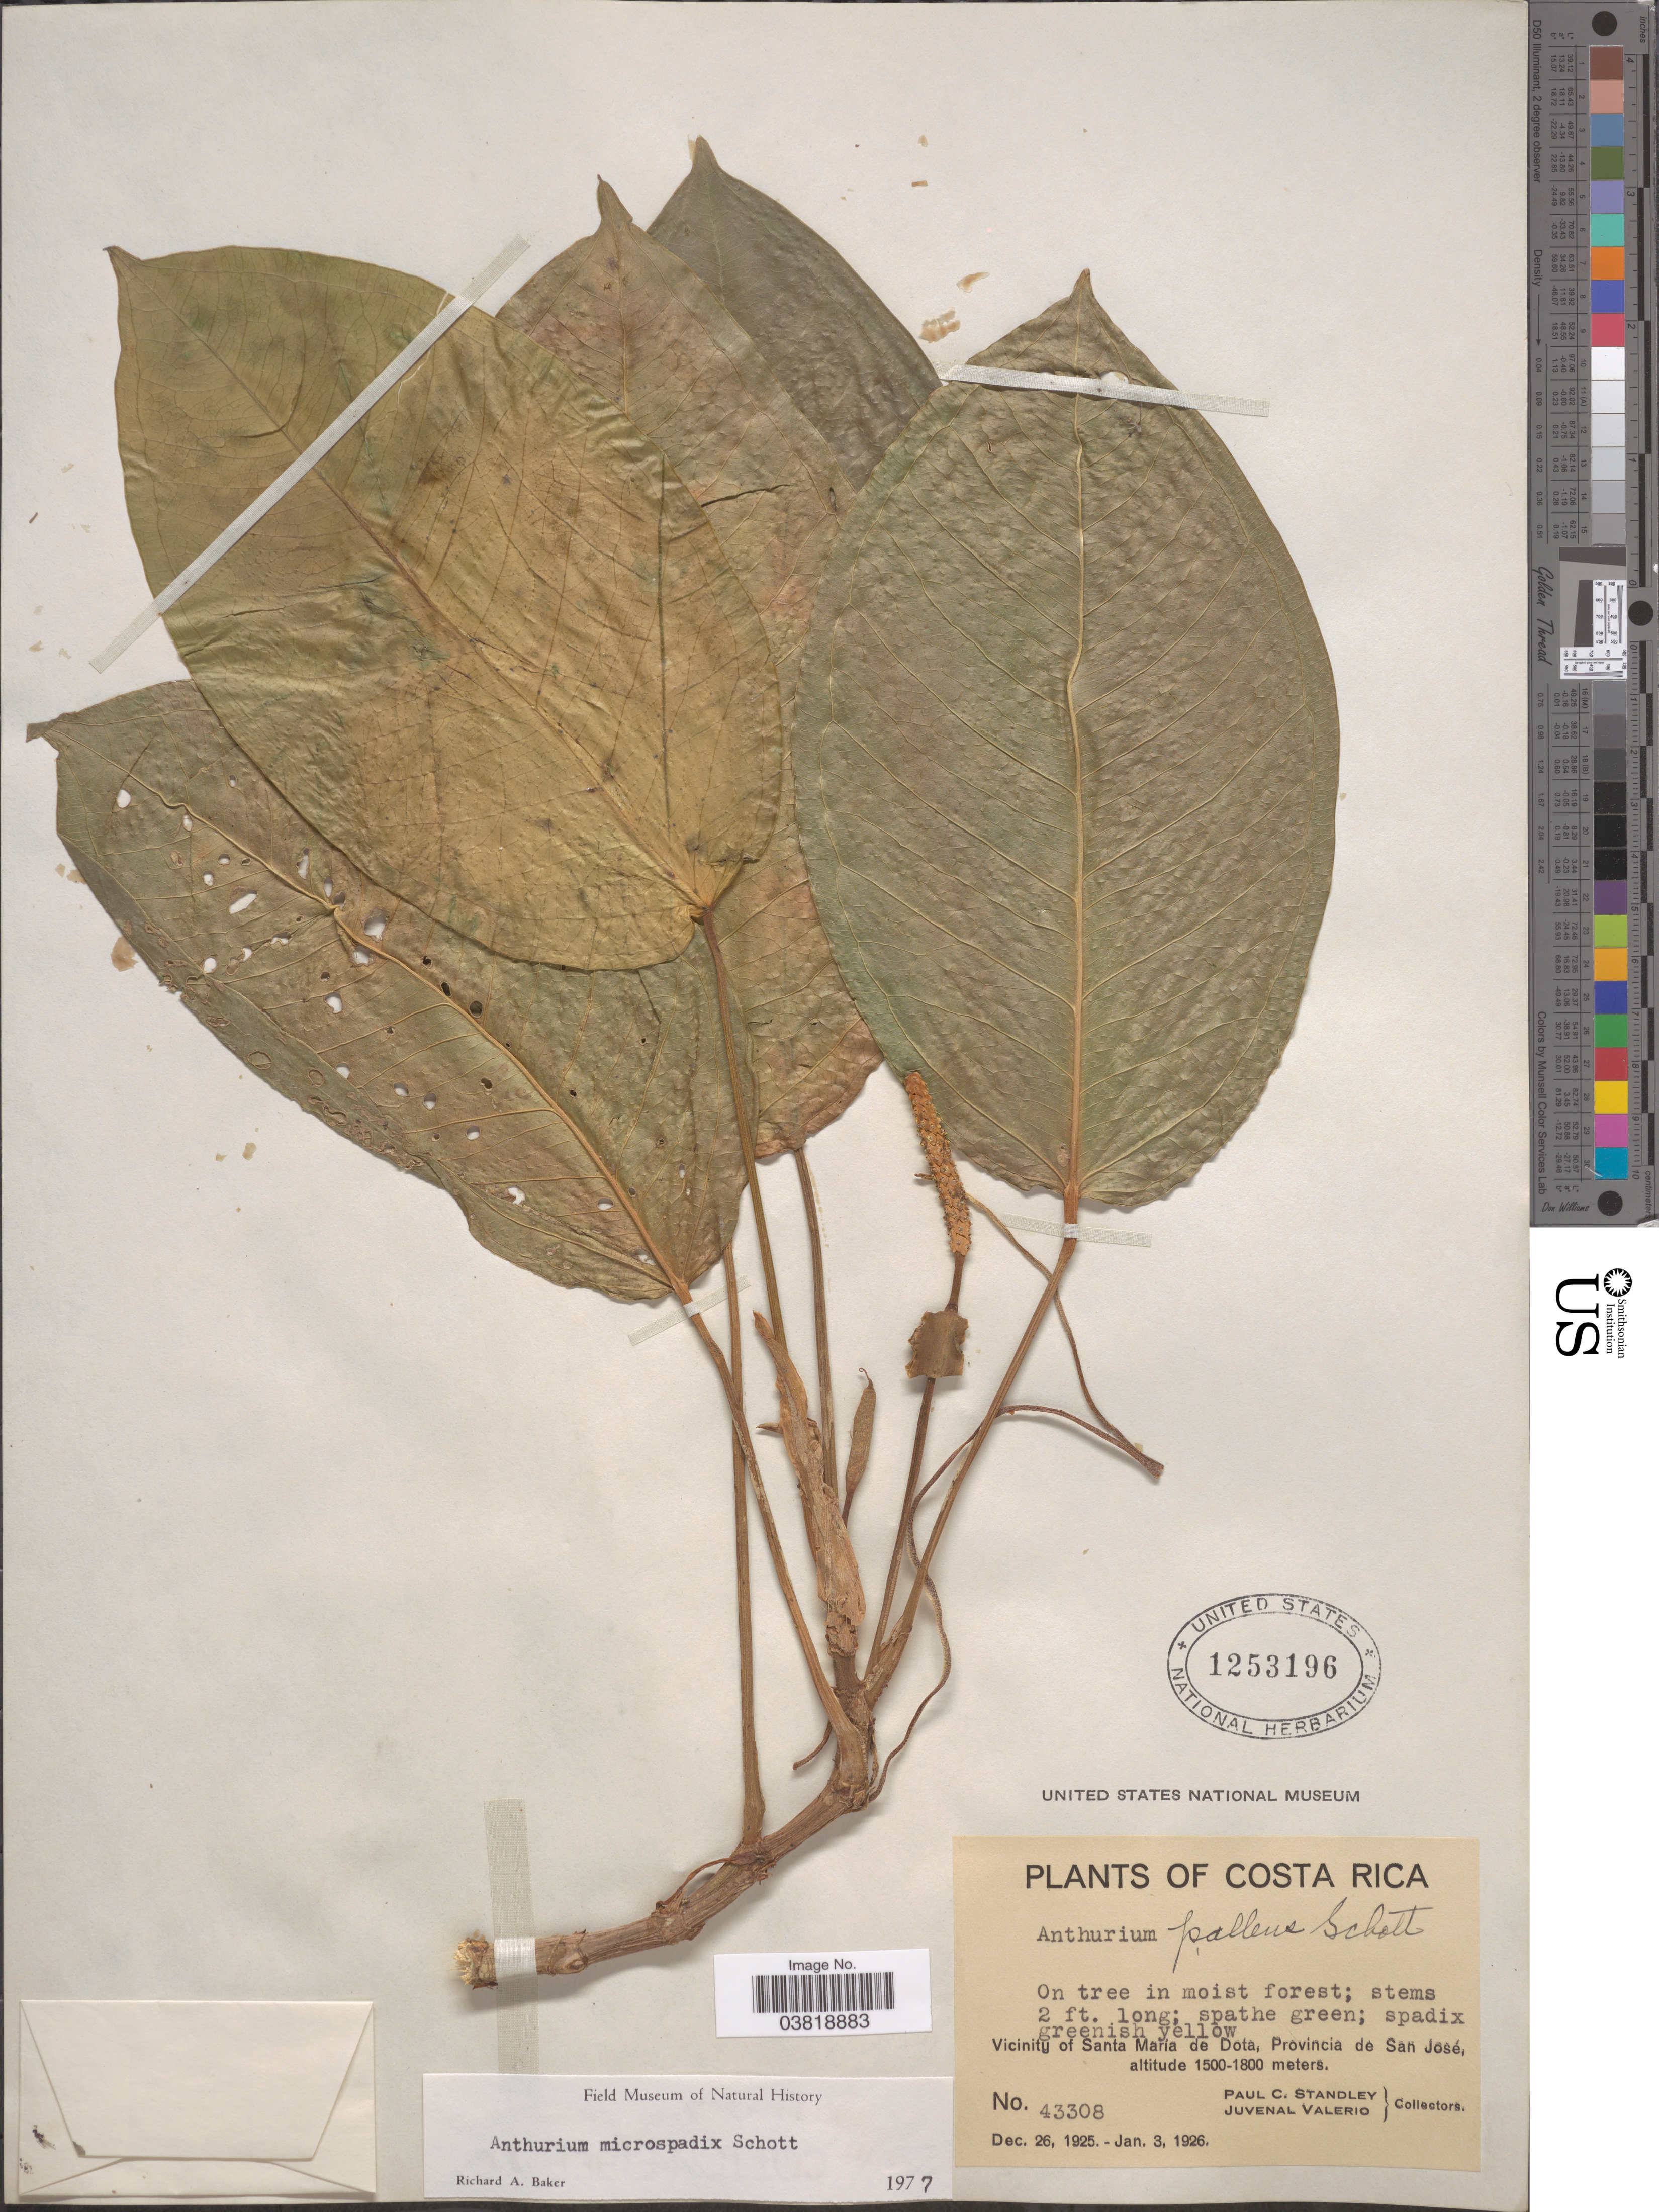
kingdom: Plantae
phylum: Tracheophyta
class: Liliopsida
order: Alismatales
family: Araceae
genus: Anthurium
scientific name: Anthurium microspadix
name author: Schott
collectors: P. C. Standley & J. Valerio R.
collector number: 43308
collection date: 1925-12-26/1926-01-03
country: Costa Rica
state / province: San José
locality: Vicinity of Santa María de Dota.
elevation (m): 1500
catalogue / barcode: US 1253196